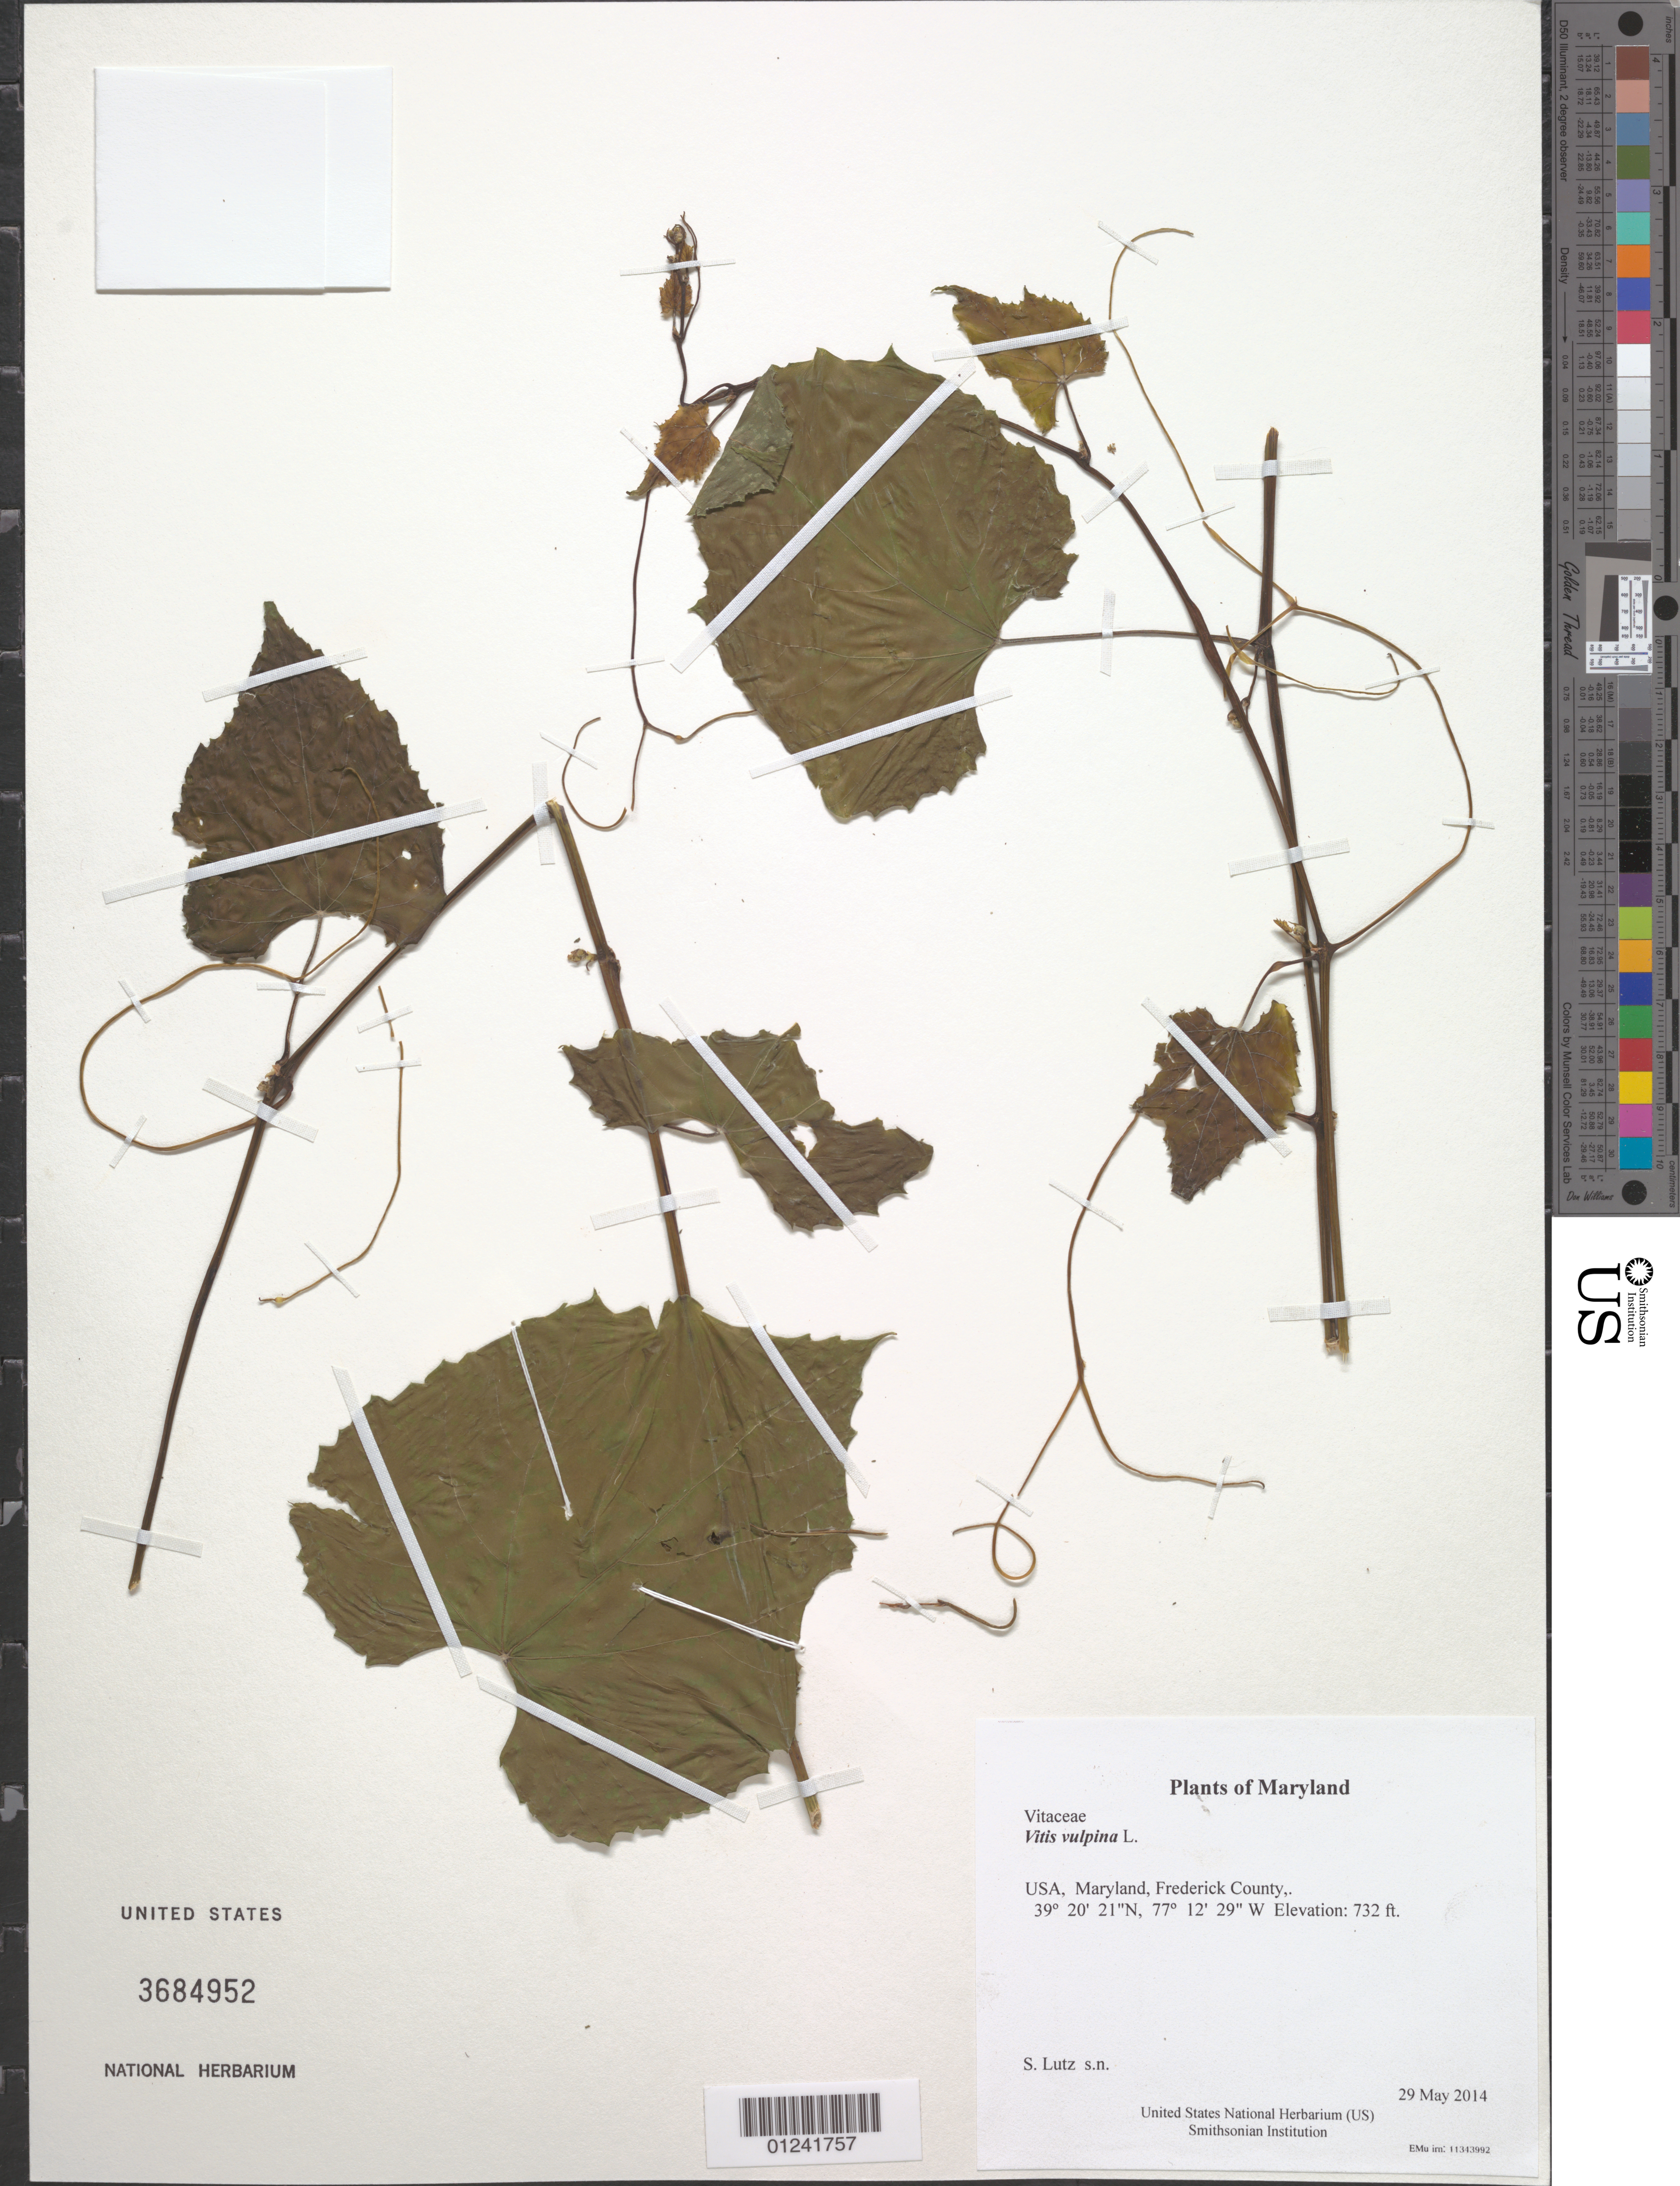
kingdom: Plantae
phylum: Tracheophyta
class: Magnoliopsida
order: Vitales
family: Vitaceae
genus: Vitis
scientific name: Vitis vulpina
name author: L.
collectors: S. Lutz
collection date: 2014-05-29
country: United States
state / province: Maryland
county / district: Frederick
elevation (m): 223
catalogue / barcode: US 3684952